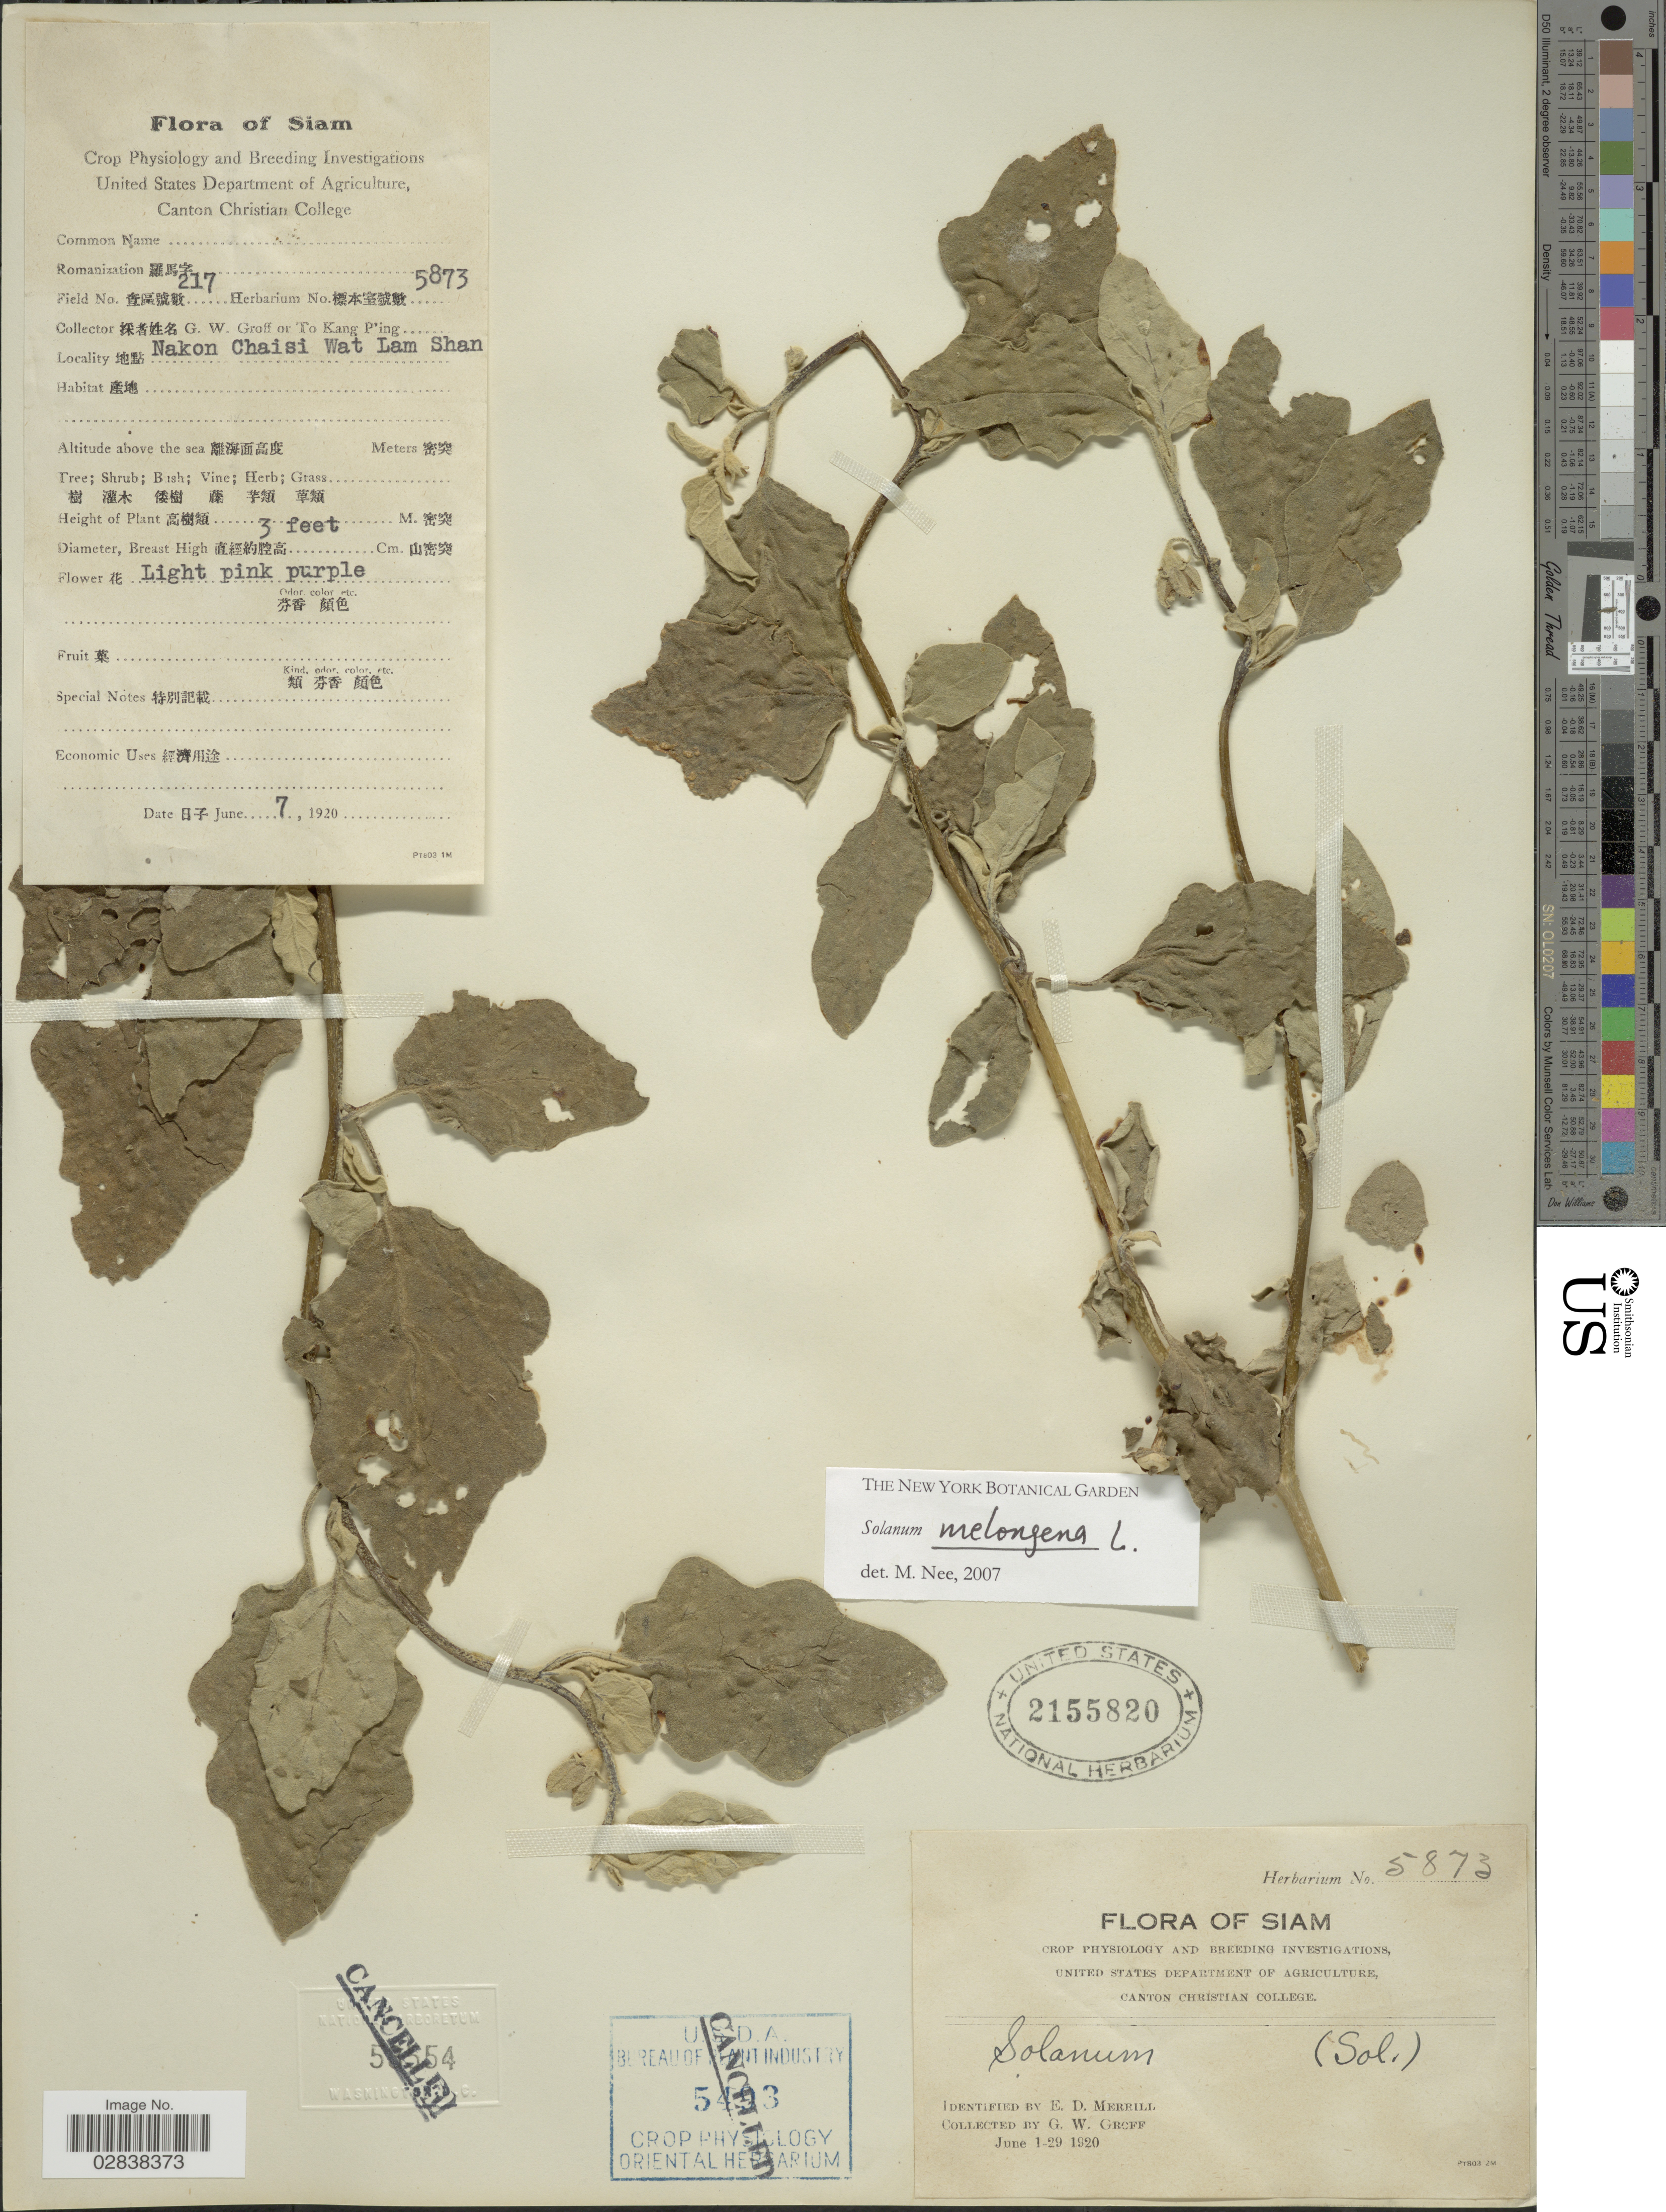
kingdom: Plantae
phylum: Tracheophyta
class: Magnoliopsida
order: Solanales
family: Solanaceae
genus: Solanum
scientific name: Solanum melongena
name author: L.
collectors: G. Groff & T. Ping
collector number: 5873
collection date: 1920-06-07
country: Thailand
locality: Siam, Nakon Chaisi Wat Lam Shan.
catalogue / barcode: US 2155820